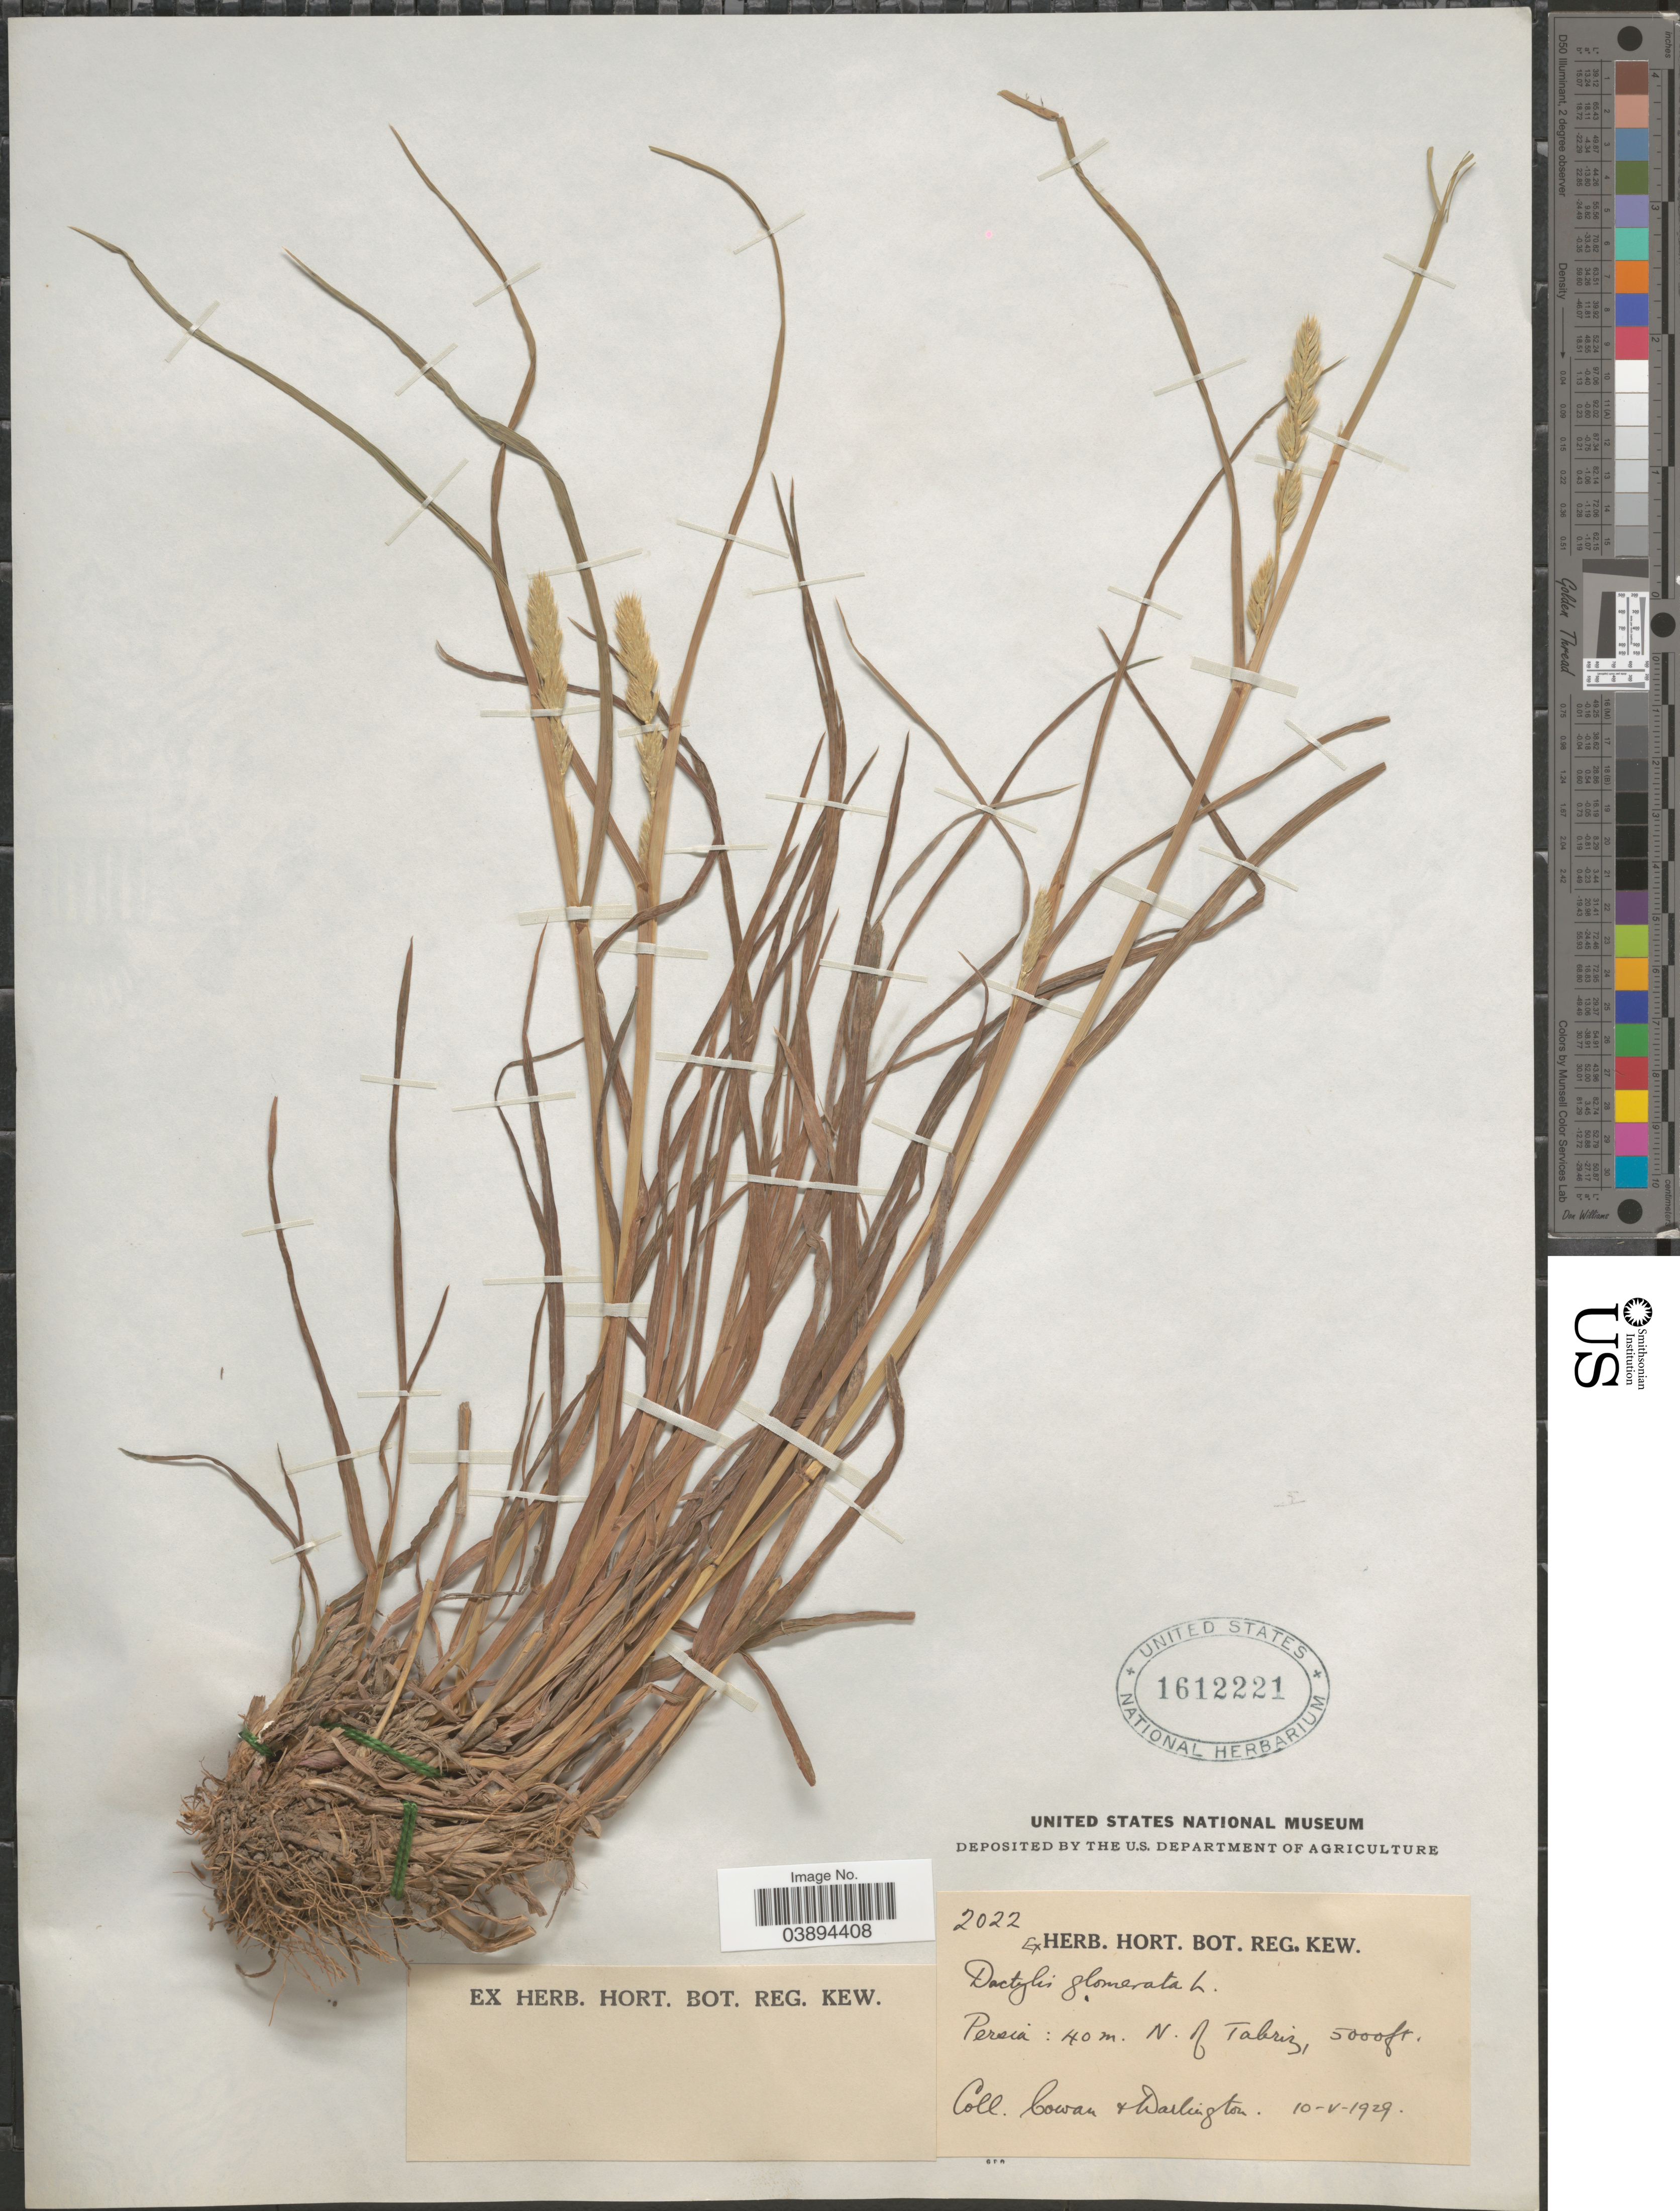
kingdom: Plantae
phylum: Tracheophyta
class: Liliopsida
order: Poales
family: Poaceae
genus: Dactylis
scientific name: Dactylis glomerata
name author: L.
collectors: Cowan & Darlington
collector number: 2022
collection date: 1929-05-10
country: Iran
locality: Persia: 40 m. N. of Tabriz.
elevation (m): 1524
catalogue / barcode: US 1612221